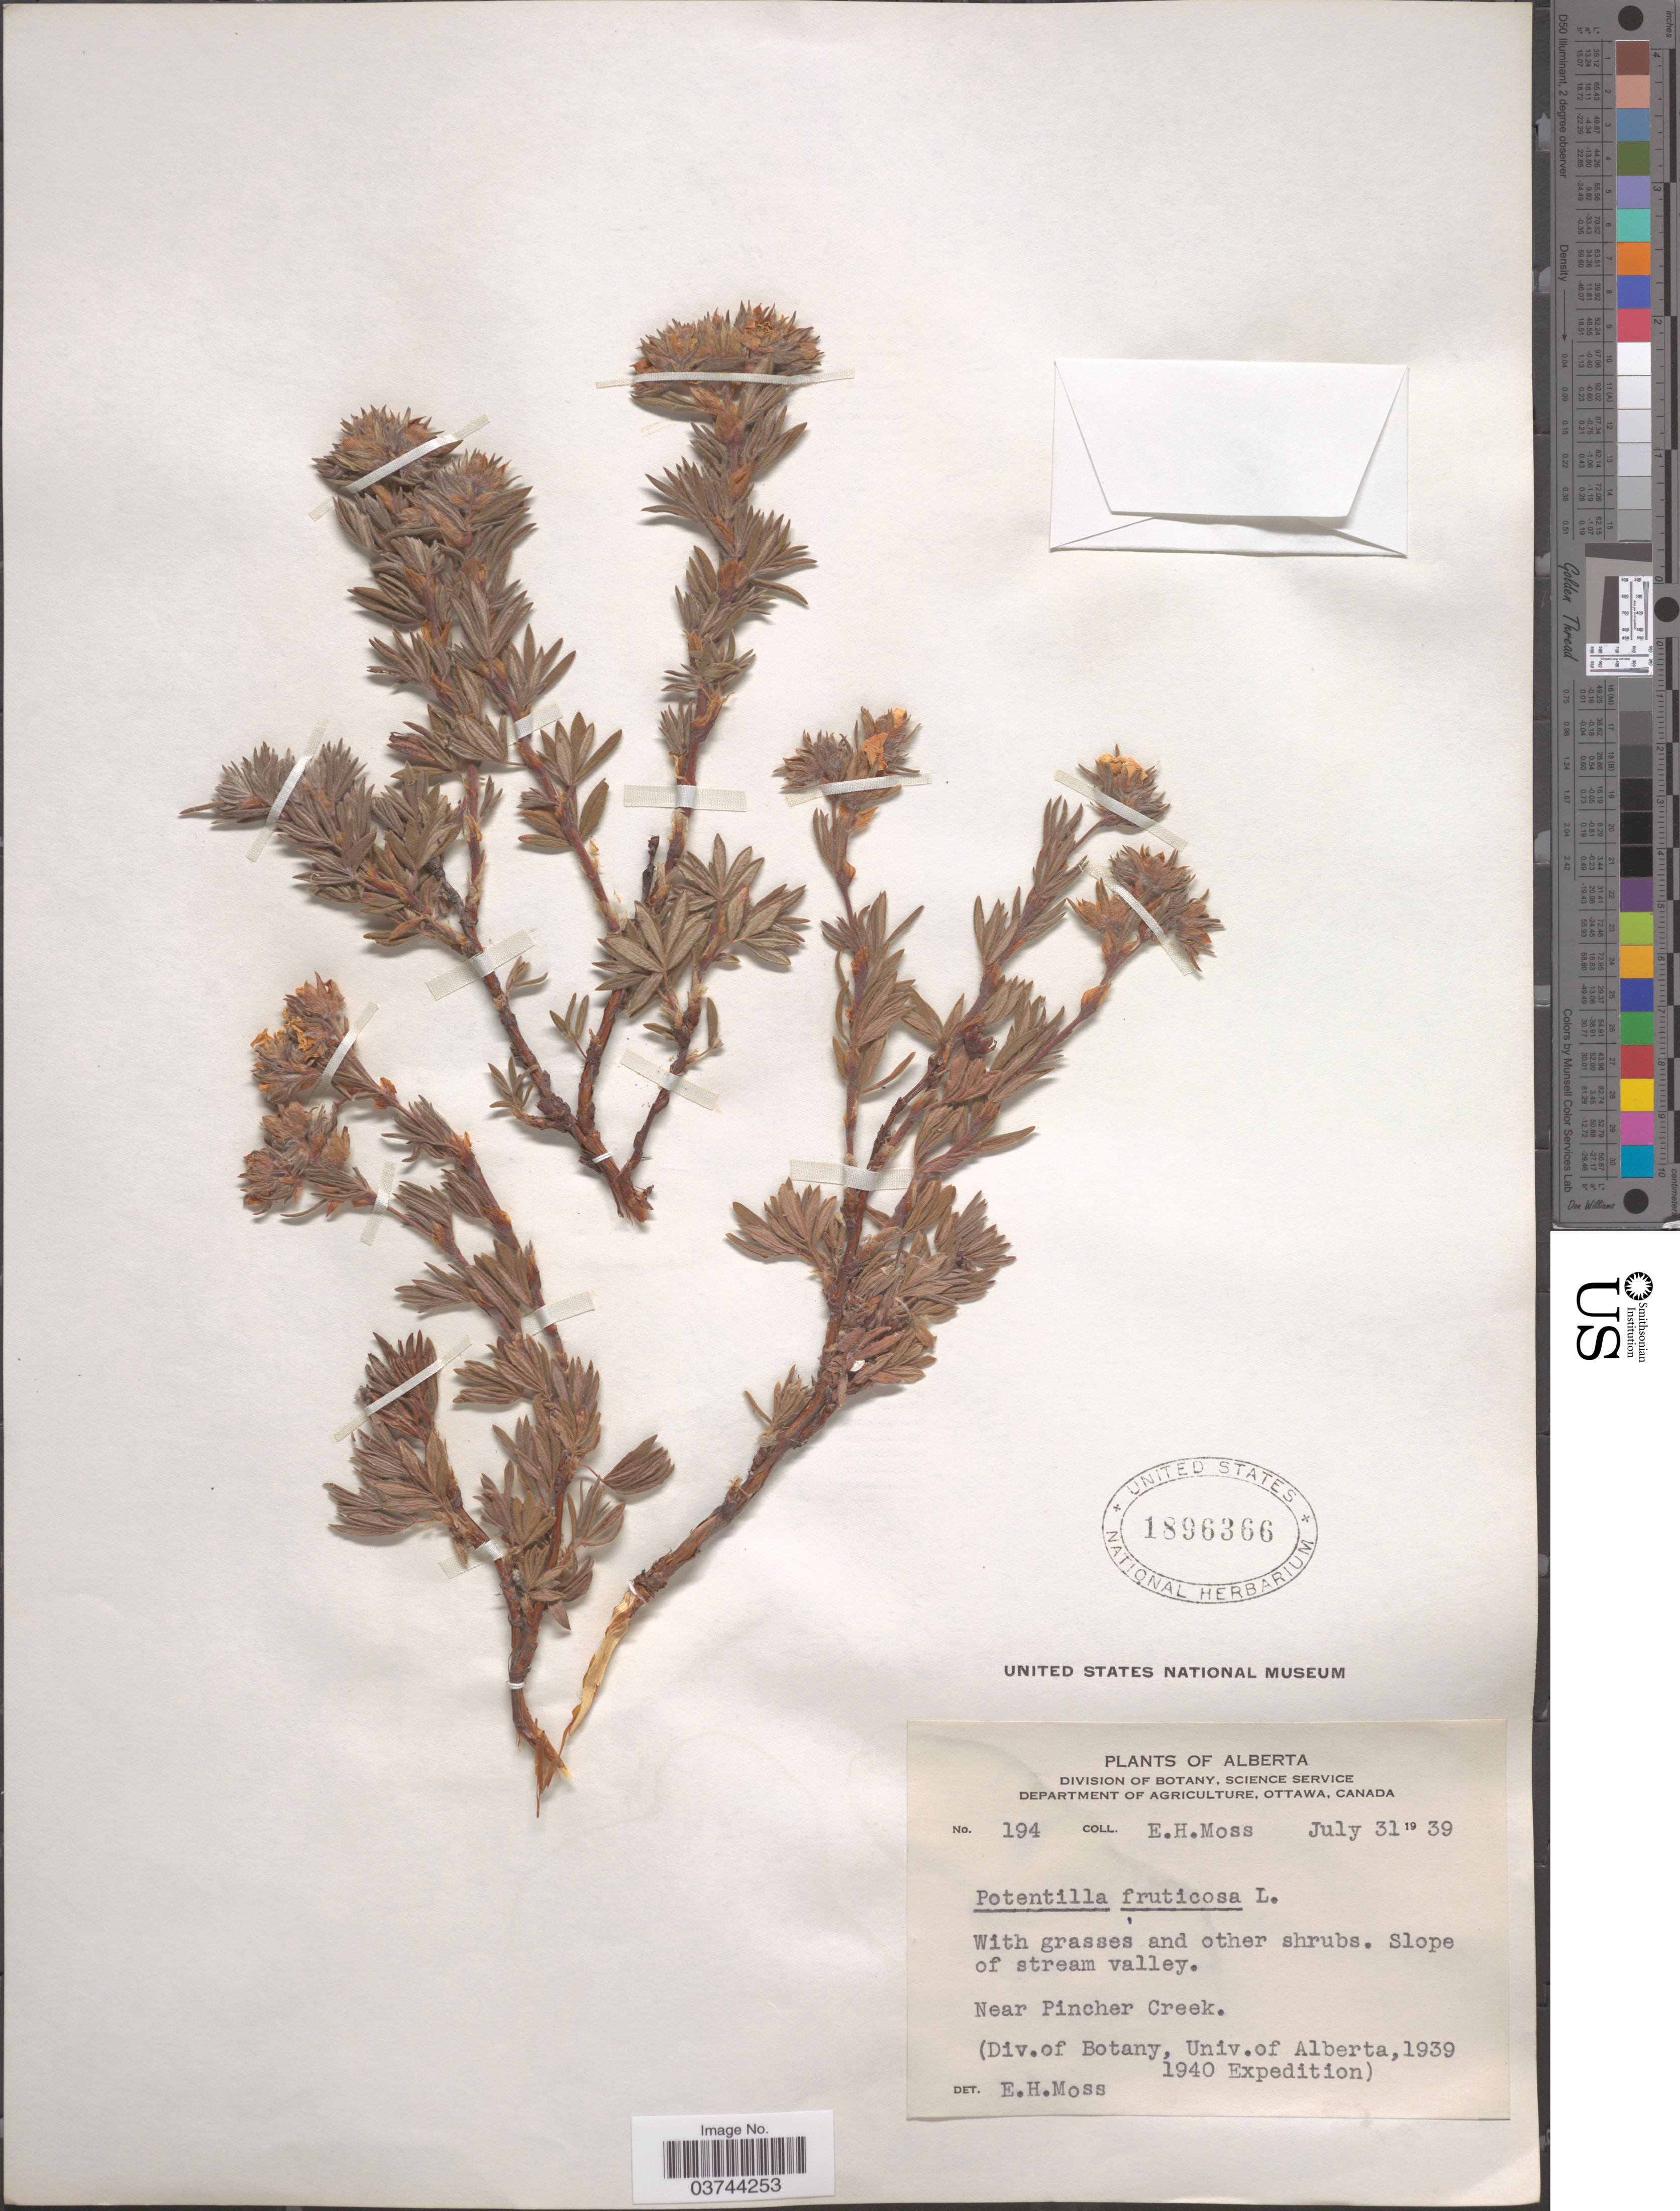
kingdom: Plantae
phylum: Tracheophyta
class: Magnoliopsida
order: Rosales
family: Rosaceae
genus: Dasiphora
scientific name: Dasiphora fruticosa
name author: (L.) Rydb.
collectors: E. Moss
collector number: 194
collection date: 1939-07-31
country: Canada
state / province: Alberta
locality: Slope of stream valley. Near Pincher Creek.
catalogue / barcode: US 1896366